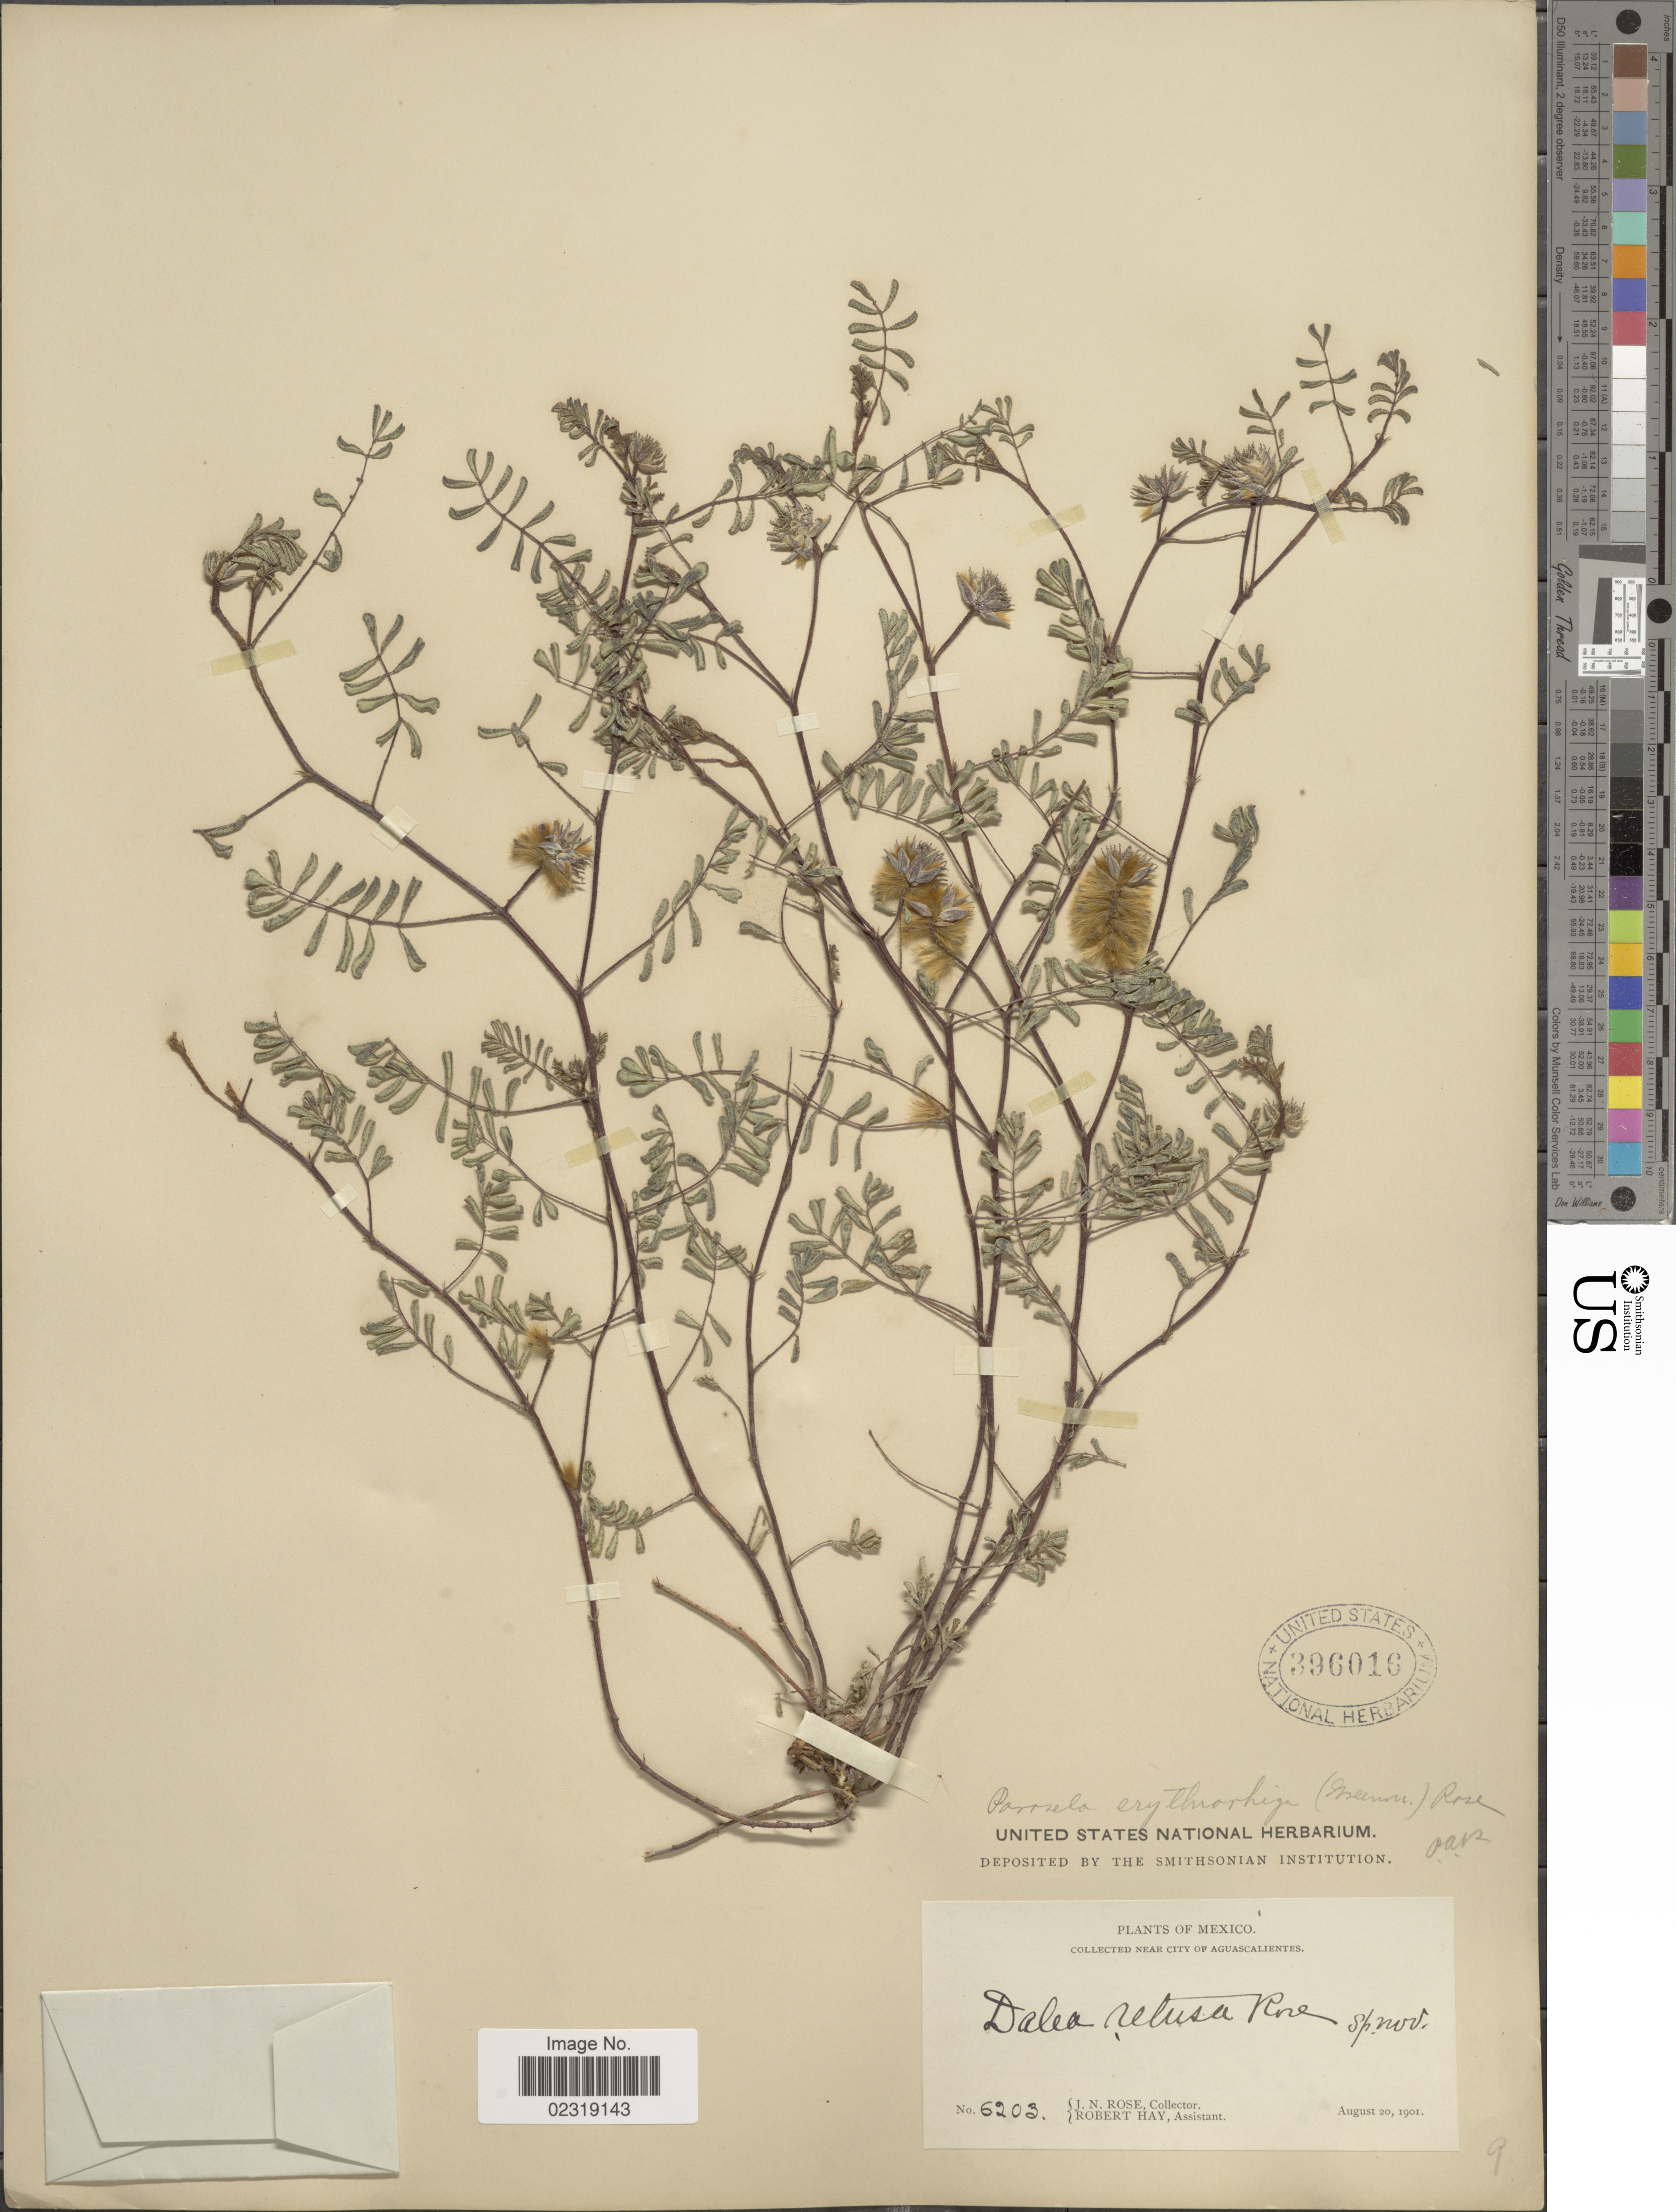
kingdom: Plantae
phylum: Tracheophyta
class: Magnoliopsida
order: Fabales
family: Fabaceae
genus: Dalea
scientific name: Dalea erythrorhiza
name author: Greenm.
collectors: J. N. Rose & R. H. Hay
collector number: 6203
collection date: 1901-08-20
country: Mexico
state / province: Aguascalientes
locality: Near City Aguascalientes.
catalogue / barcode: US 396016